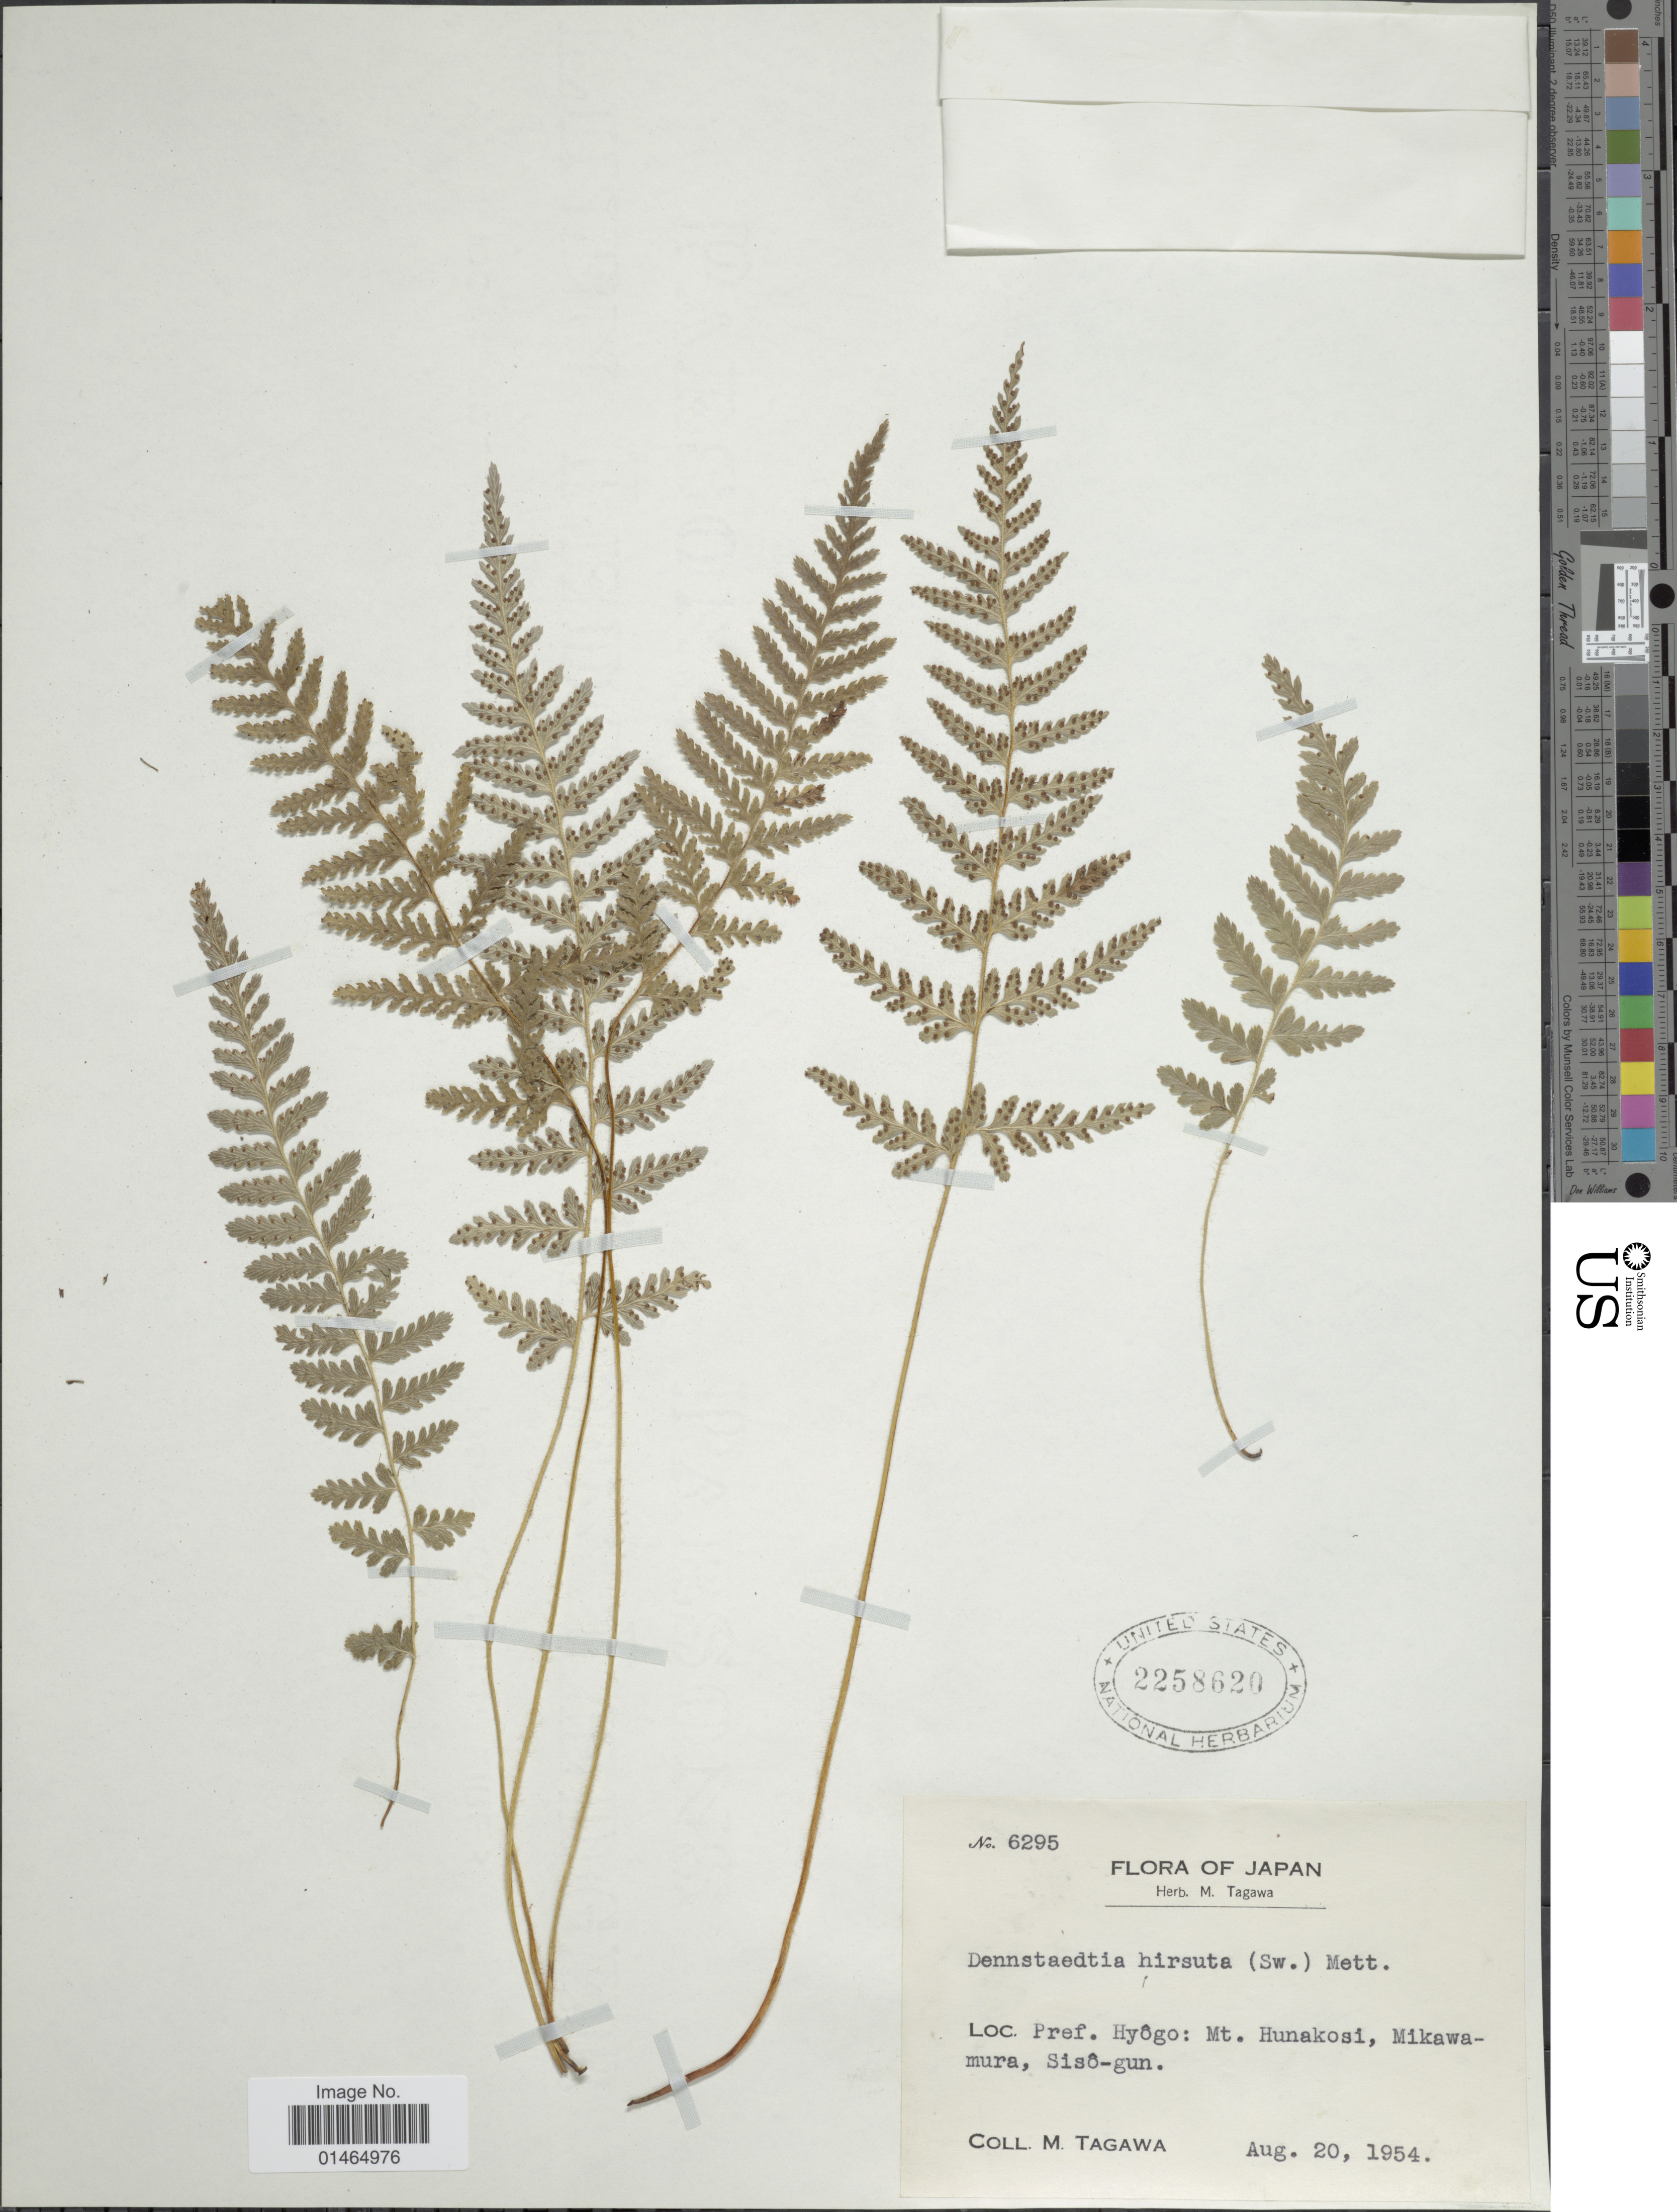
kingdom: Plantae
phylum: Tracheophyta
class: Polypodiopsida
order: Polypodiales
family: Dennstaedtiaceae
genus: Dennstaedtia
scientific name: Dennstaedtia hirsuta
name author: (Sw.) Mett. ex Miq.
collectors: M. Tagawa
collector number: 6295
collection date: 1954-08-20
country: Japan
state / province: Hyogo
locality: Mt. Hunakosi, Mikawamura, Sisô-gun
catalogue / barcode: US 2258620